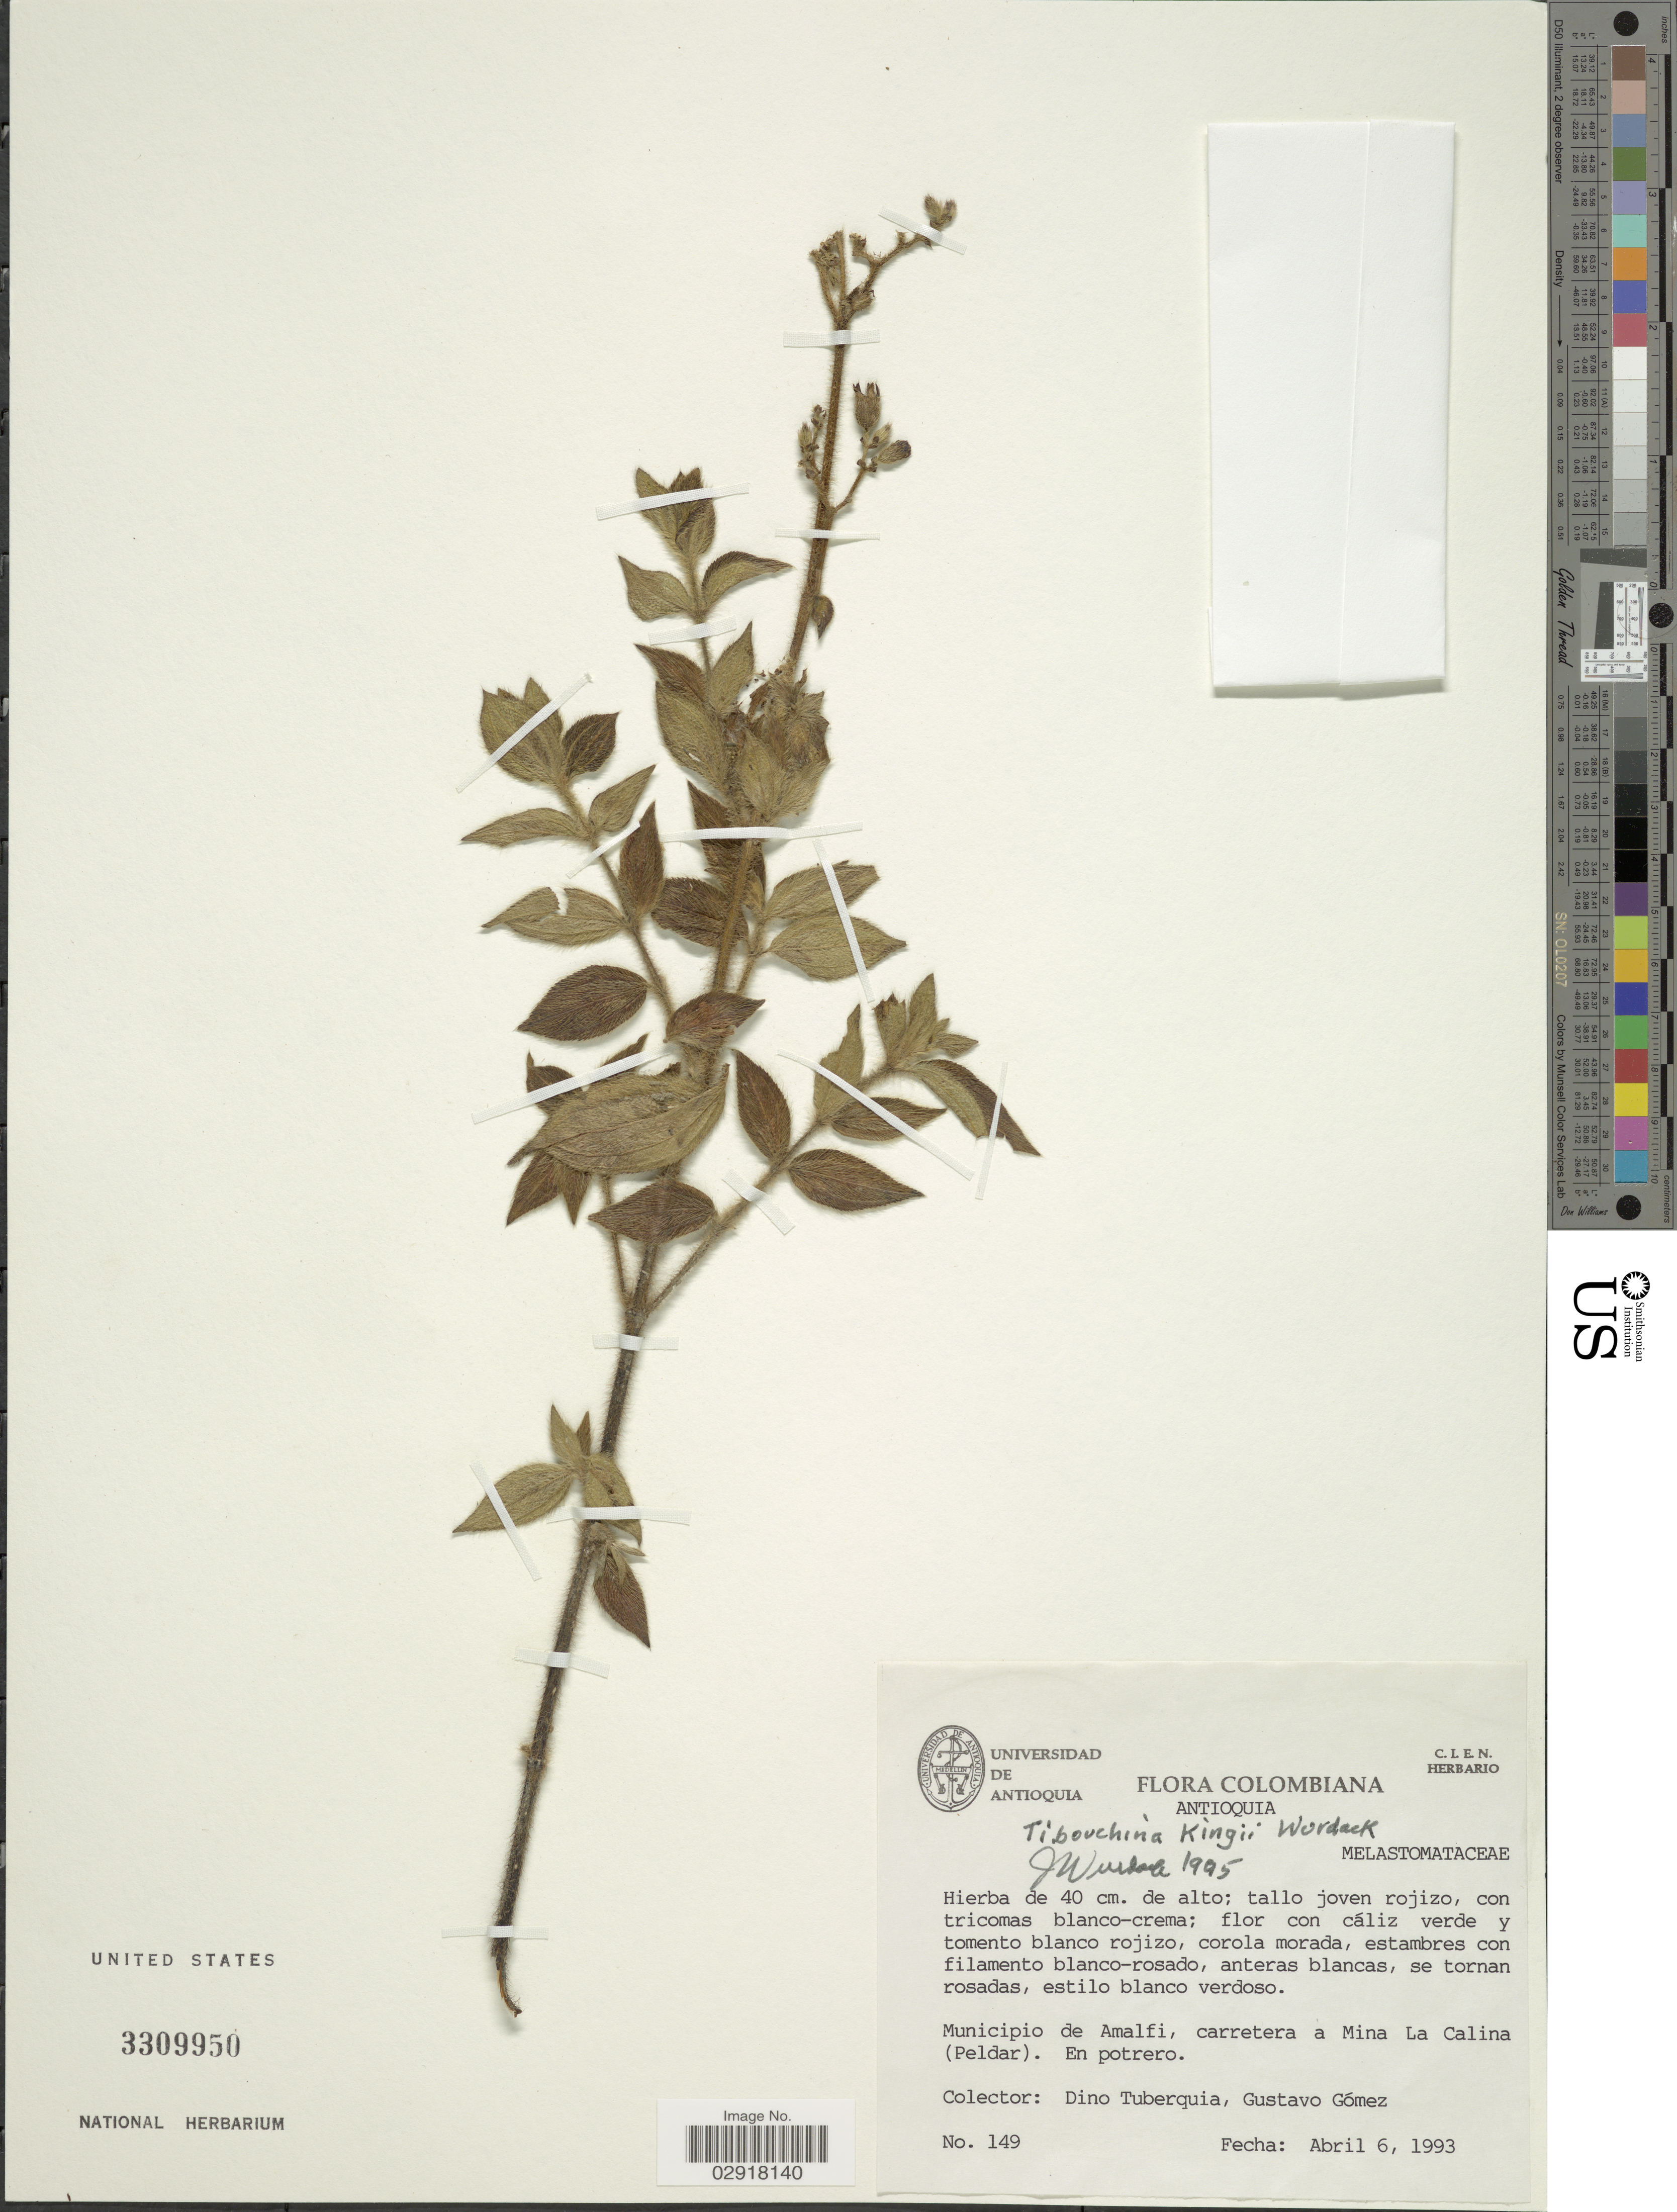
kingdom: Plantae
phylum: Tracheophyta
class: Magnoliopsida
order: Myrtales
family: Melastomataceae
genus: Chaetogastra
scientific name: Chaetogastra kingii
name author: (Wurdack) P.J.F. Guim. & Michelang.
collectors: D. Tuberguia & G. Gomez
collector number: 149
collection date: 1993-04-06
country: Colombia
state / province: Antioquia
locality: Municipio de Amalfi, carretera a Mina La Calina (Peldar).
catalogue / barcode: US 3309950